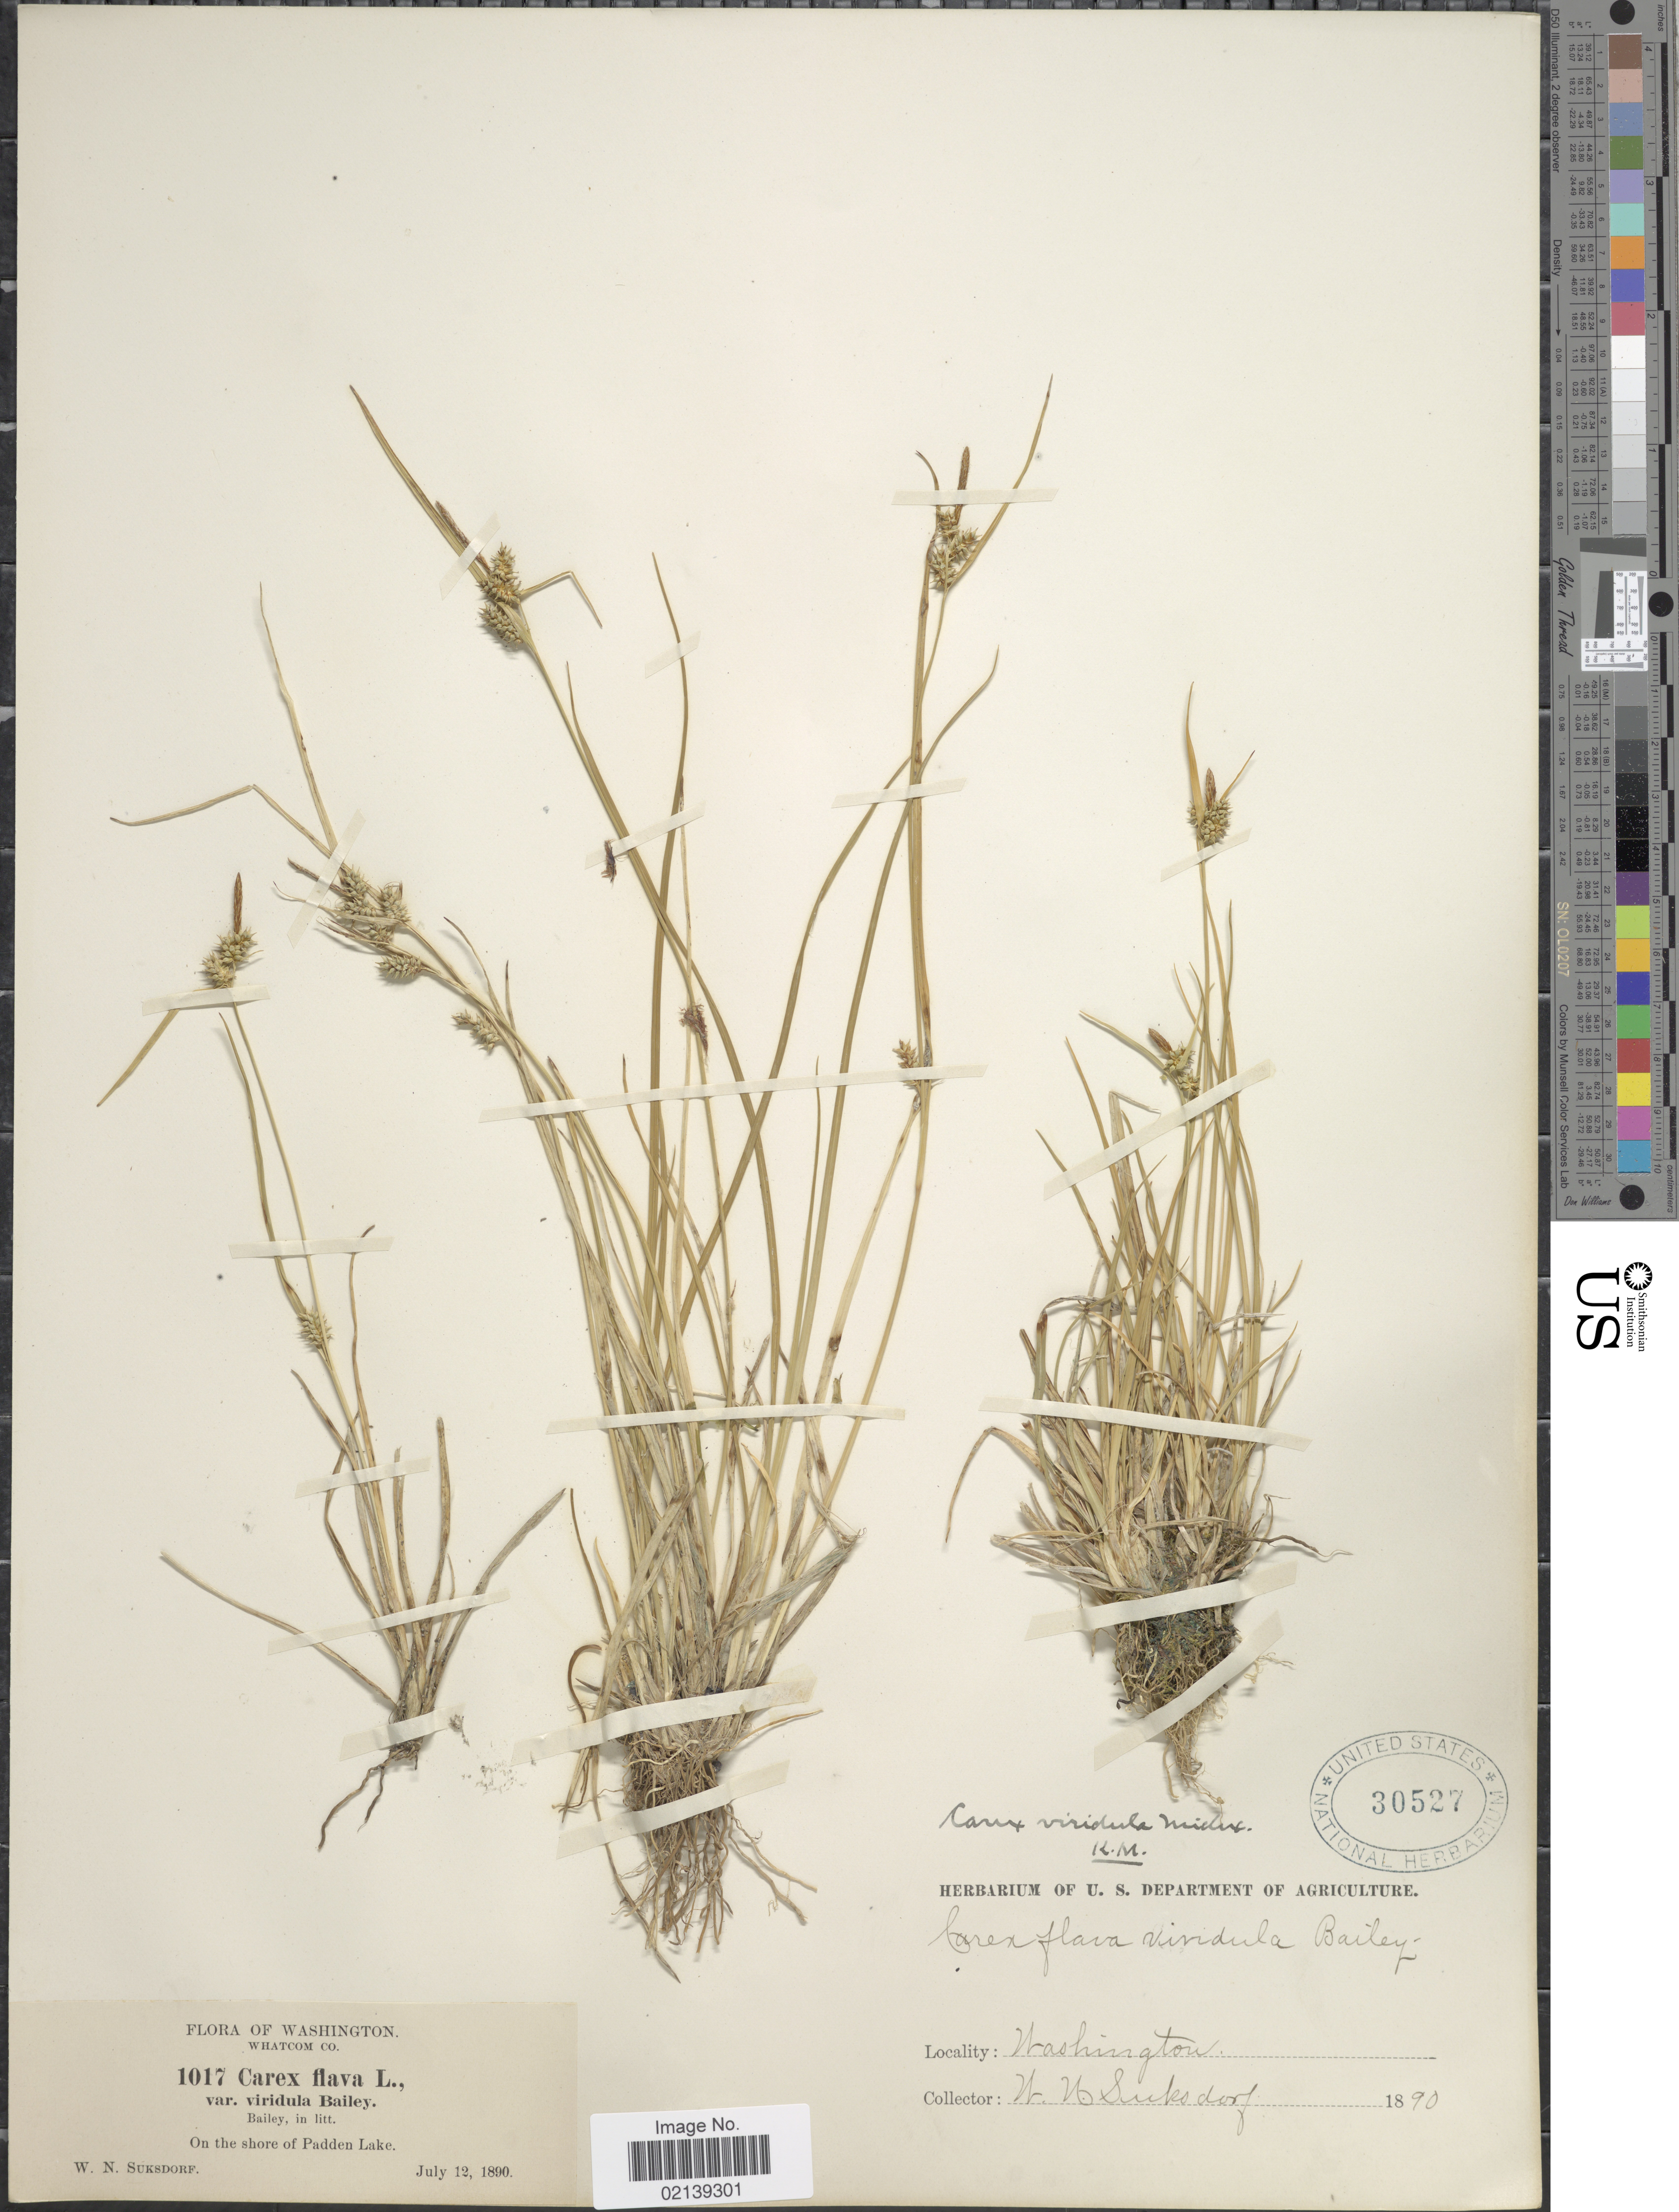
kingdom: Plantae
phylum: Tracheophyta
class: Liliopsida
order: Poales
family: Cyperaceae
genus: Carex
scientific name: Carex oederi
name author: Retz.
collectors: W. N. Suksdorf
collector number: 1017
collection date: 1890-07-12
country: United States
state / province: Washington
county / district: Whatcom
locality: Whatcom Co., on the shore of Padden Lake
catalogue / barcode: US 30527